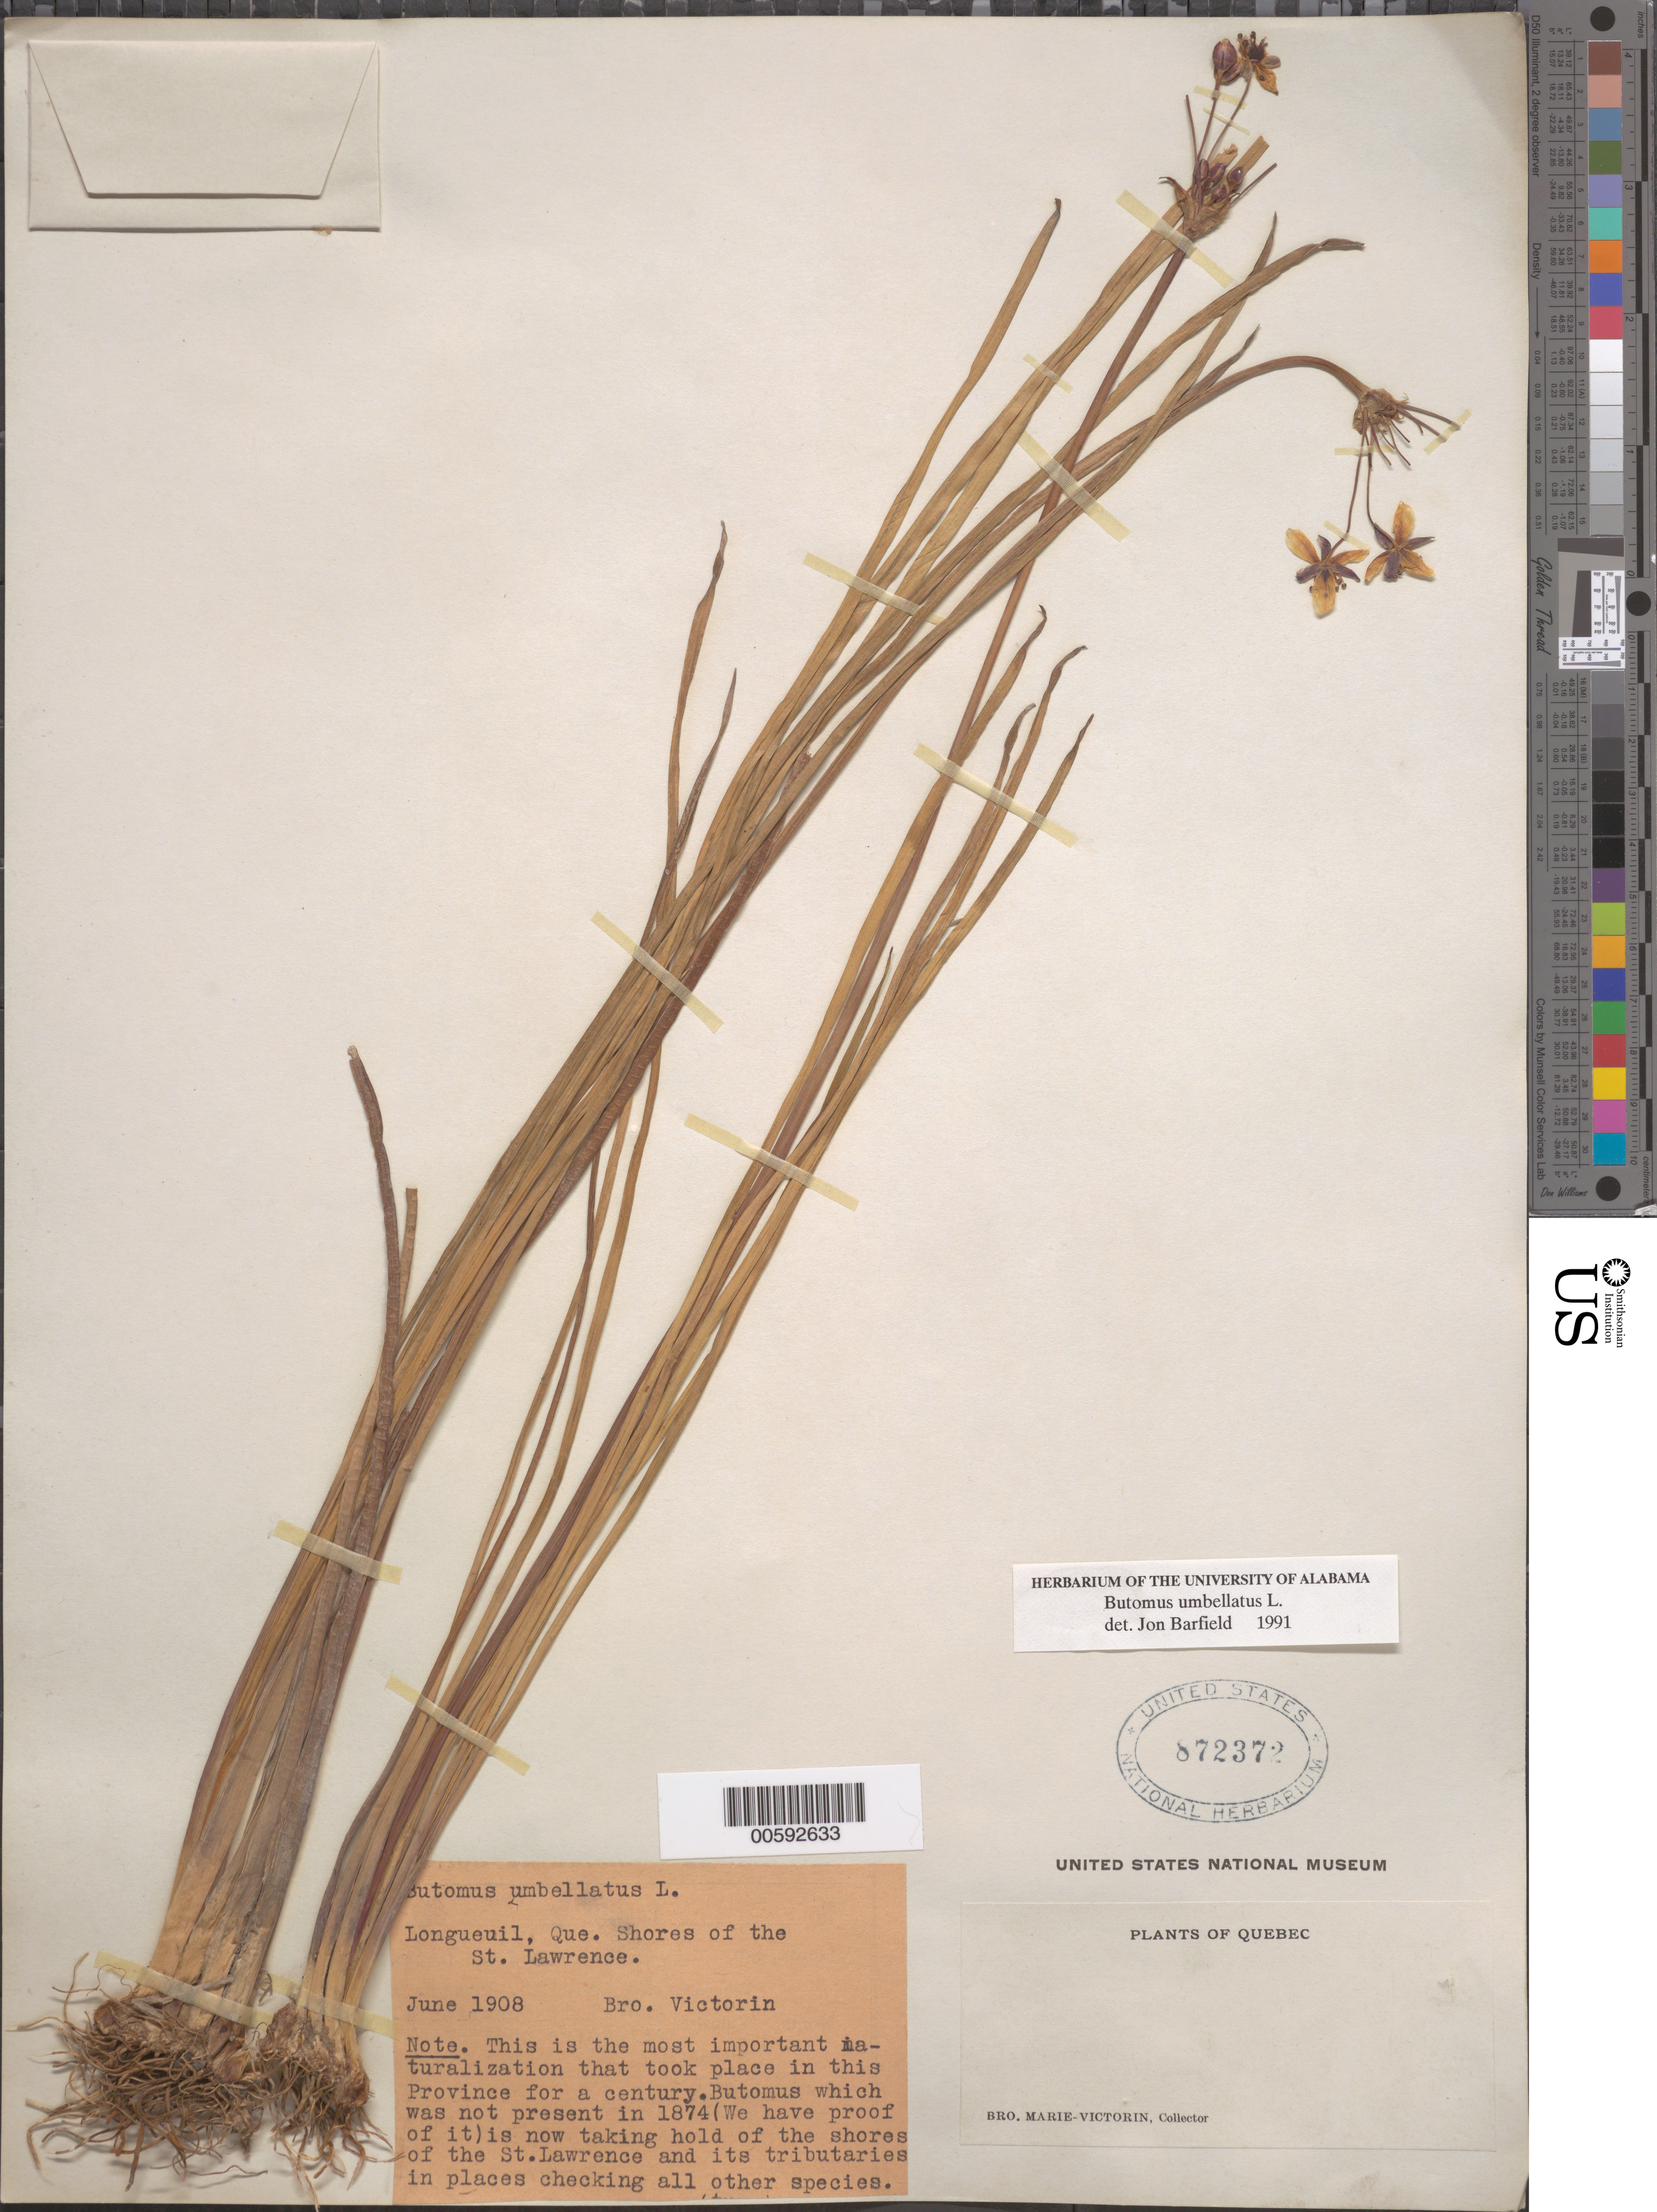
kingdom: Plantae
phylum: Tracheophyta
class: Liliopsida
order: Alismatales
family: Butomaceae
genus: Butomus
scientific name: Butomus umbellatus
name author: L.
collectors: Fr. Marie-Victorin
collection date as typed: Jun 1908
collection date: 1908-06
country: Canada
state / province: Quebec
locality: Shore of St. Lawrence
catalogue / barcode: US 872372